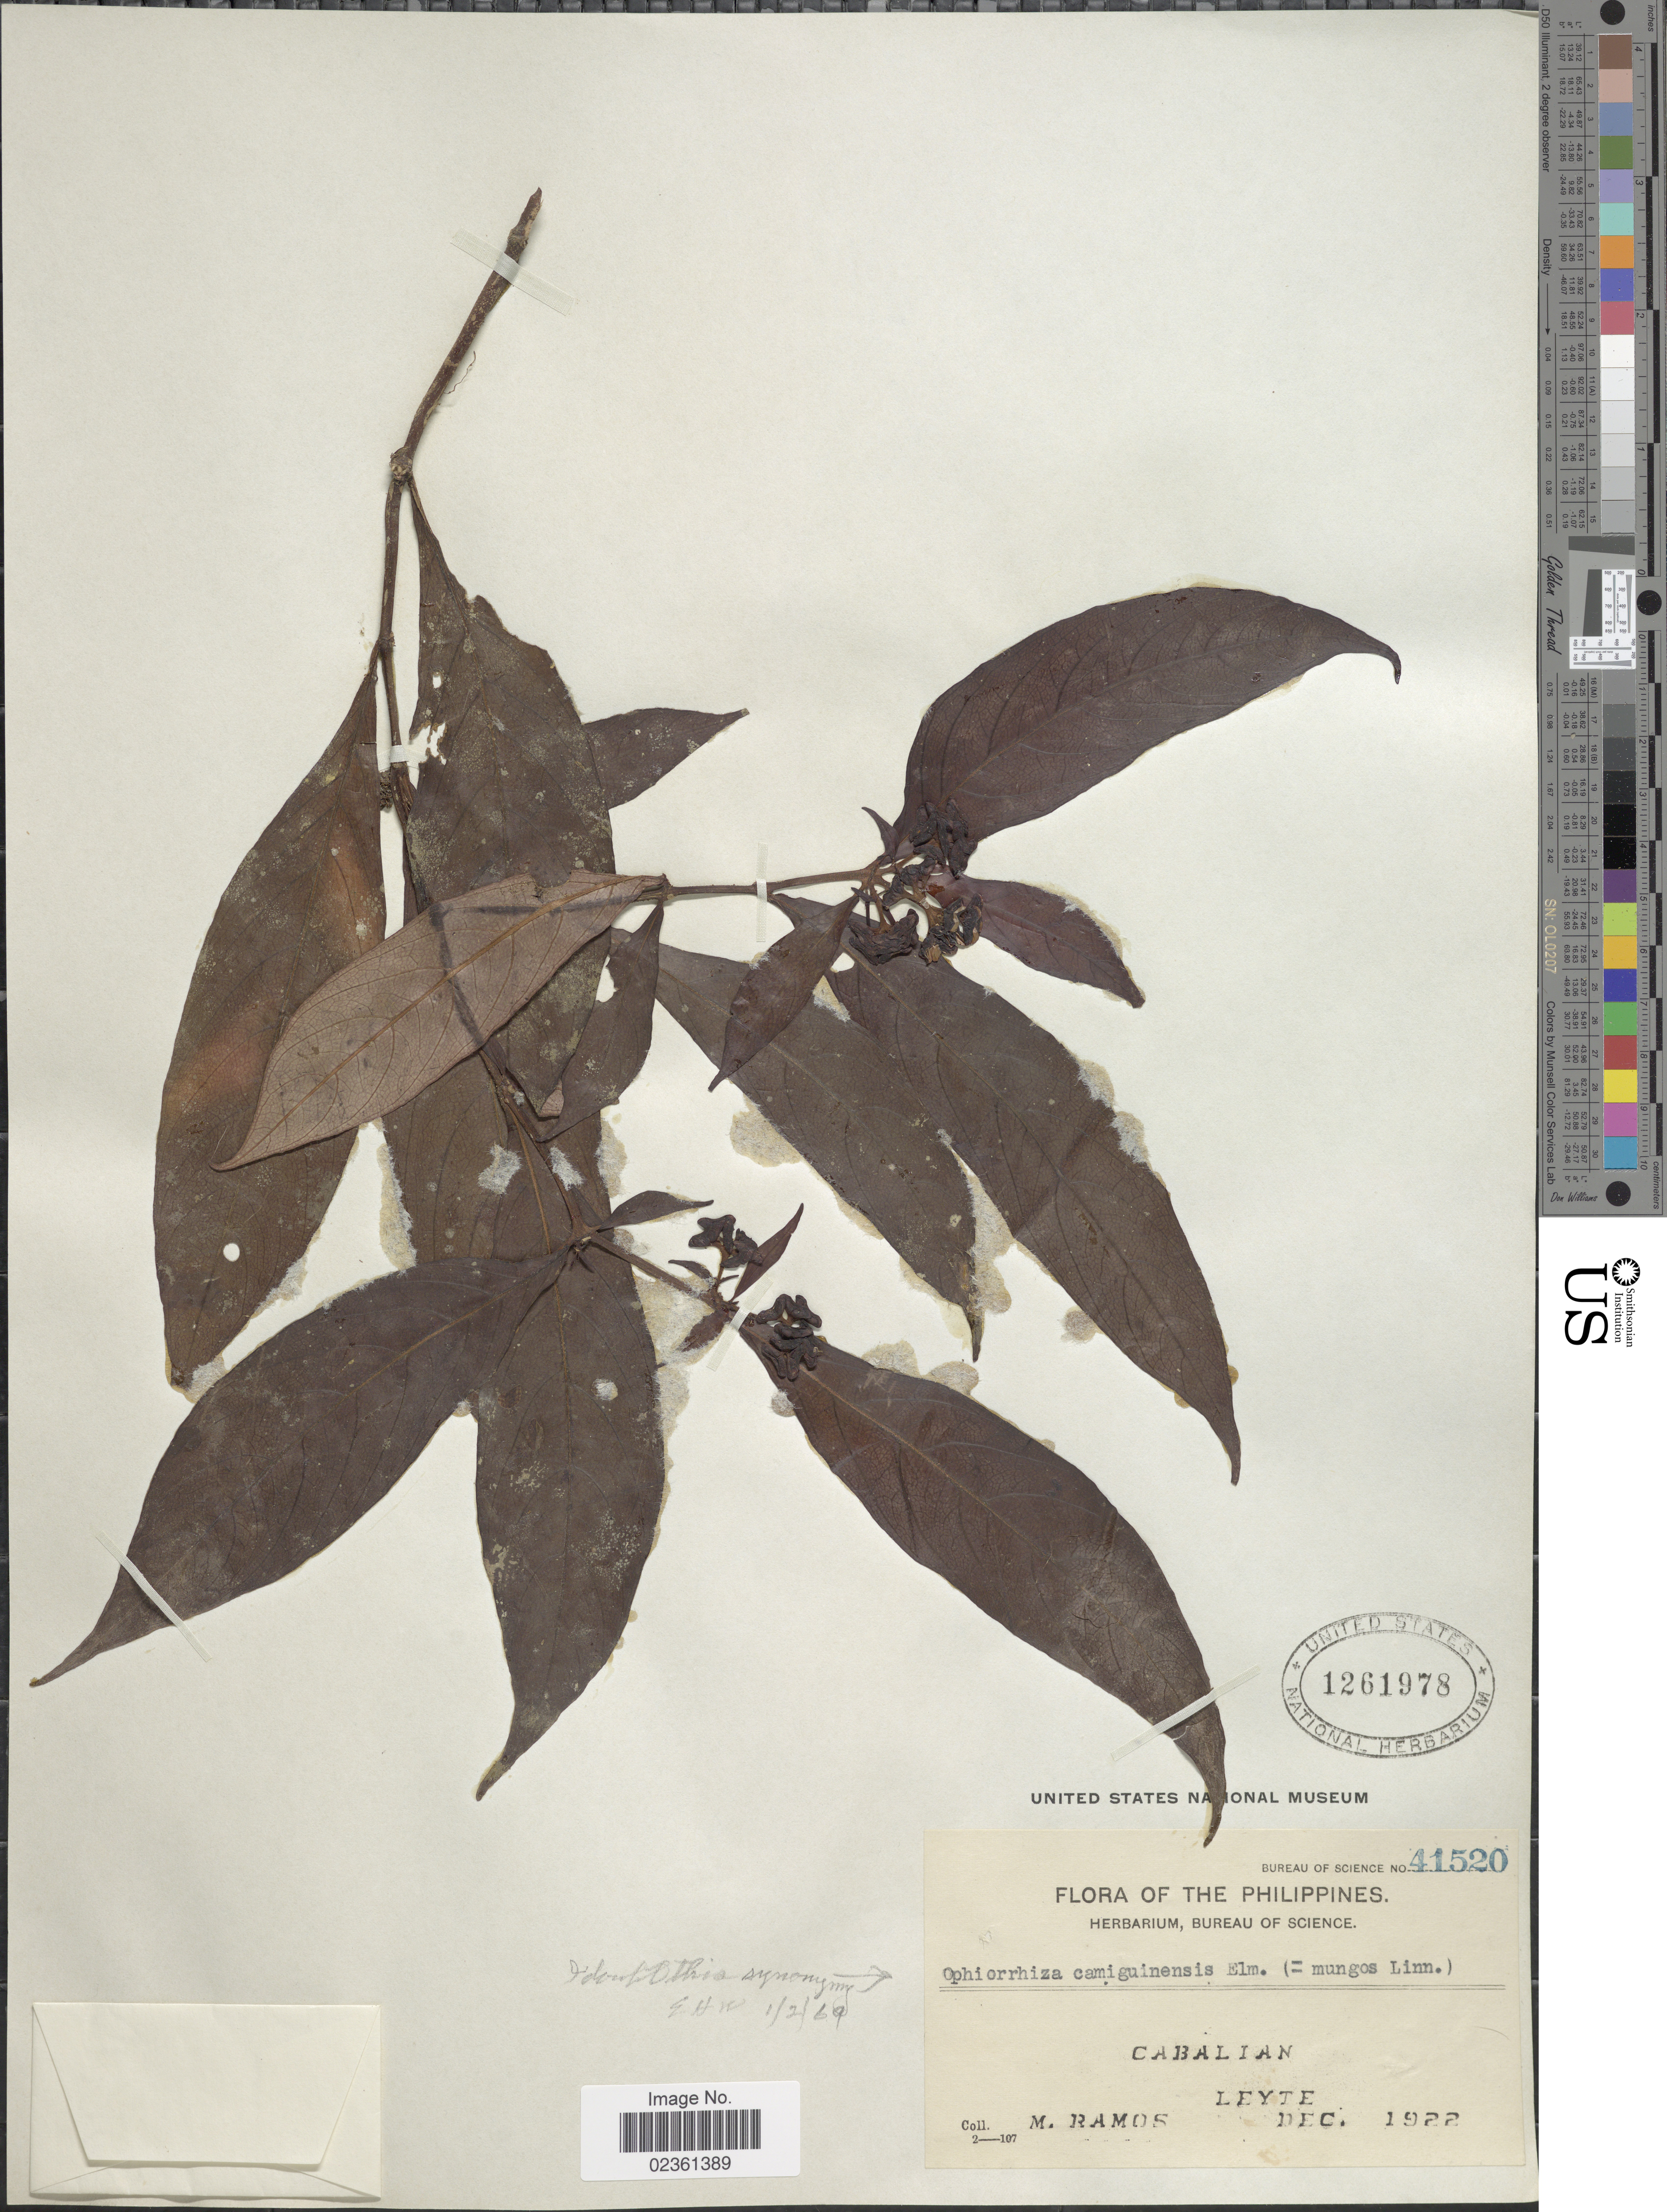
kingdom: Plantae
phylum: Tracheophyta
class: Magnoliopsida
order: Gentianales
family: Rubiaceae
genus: Ophiorrhiza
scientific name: Ophiorrhiza mungos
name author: L.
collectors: M. Ramos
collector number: Bureau of Science 41520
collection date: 1922-12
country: Philippines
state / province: Eastern Visayas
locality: Cabalian, Leyte.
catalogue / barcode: US 1261978